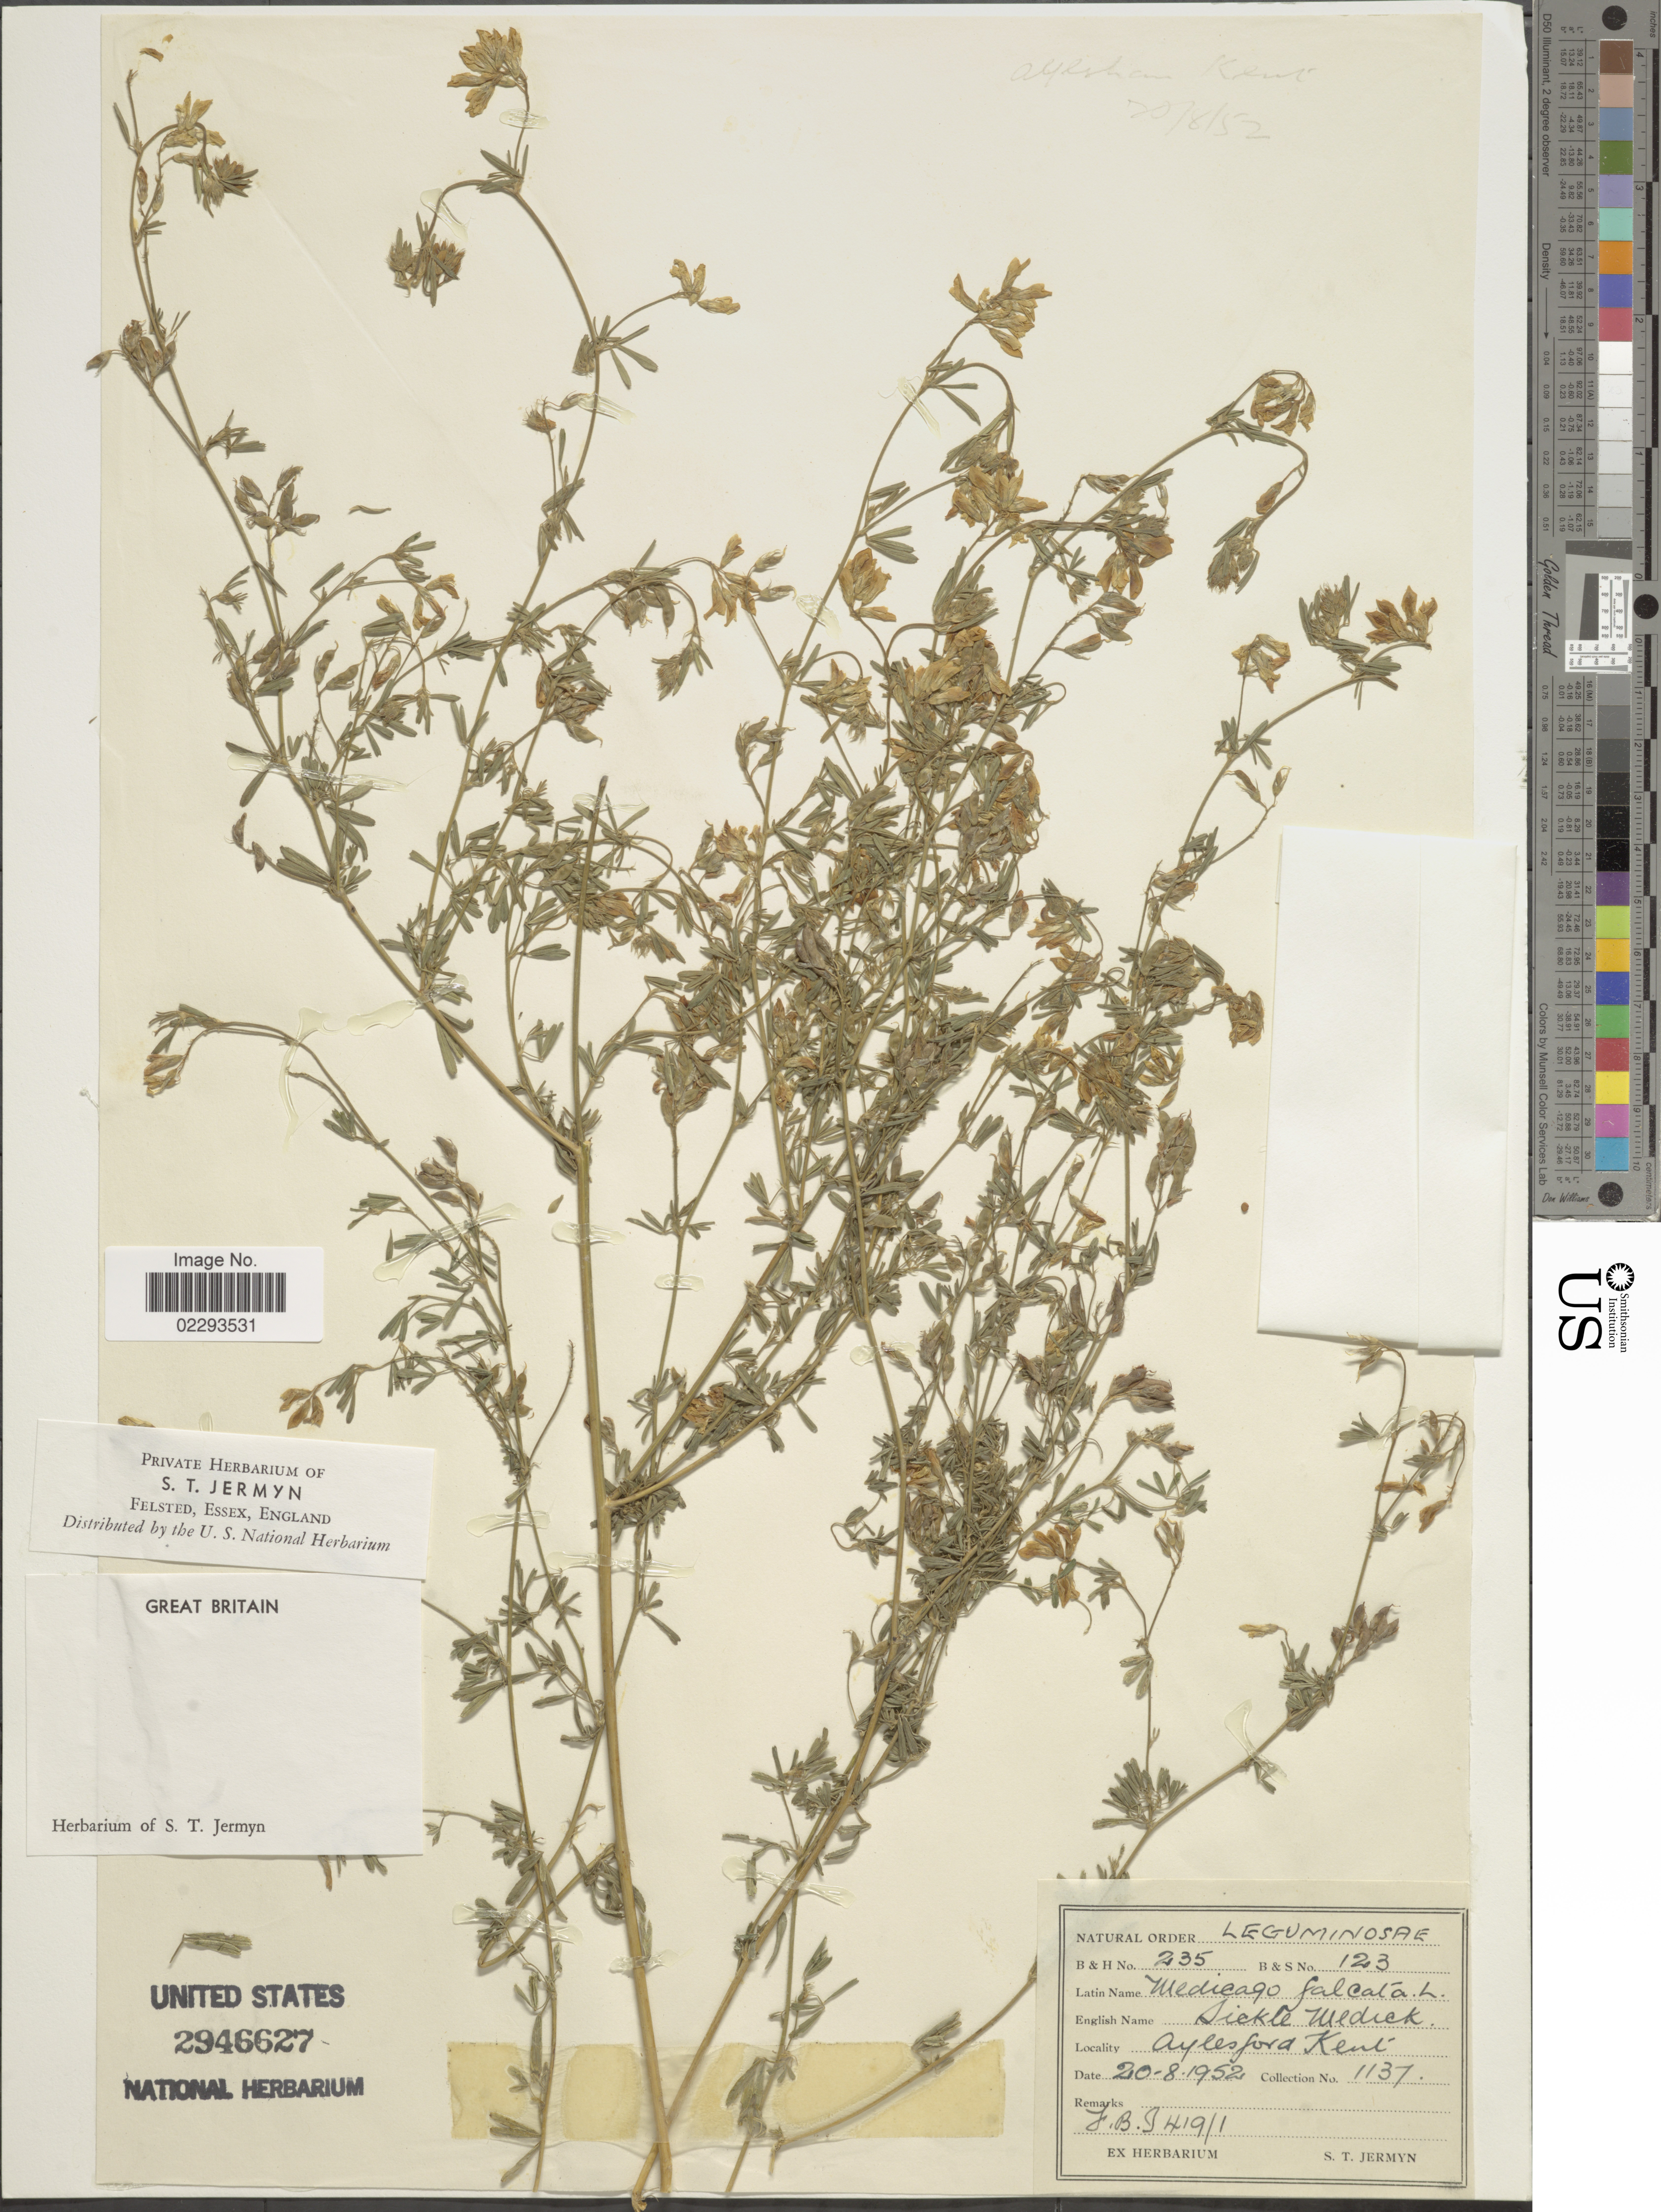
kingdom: Plantae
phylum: Tracheophyta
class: Magnoliopsida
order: Fabales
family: Fabaceae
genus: Medicago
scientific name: Medicago falcata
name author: L.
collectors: ex herb. S. T. Jermyn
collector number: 1137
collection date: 1952-08-20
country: United Kingdom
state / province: England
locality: Great Britain, Aylesford Kent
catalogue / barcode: US 2946627